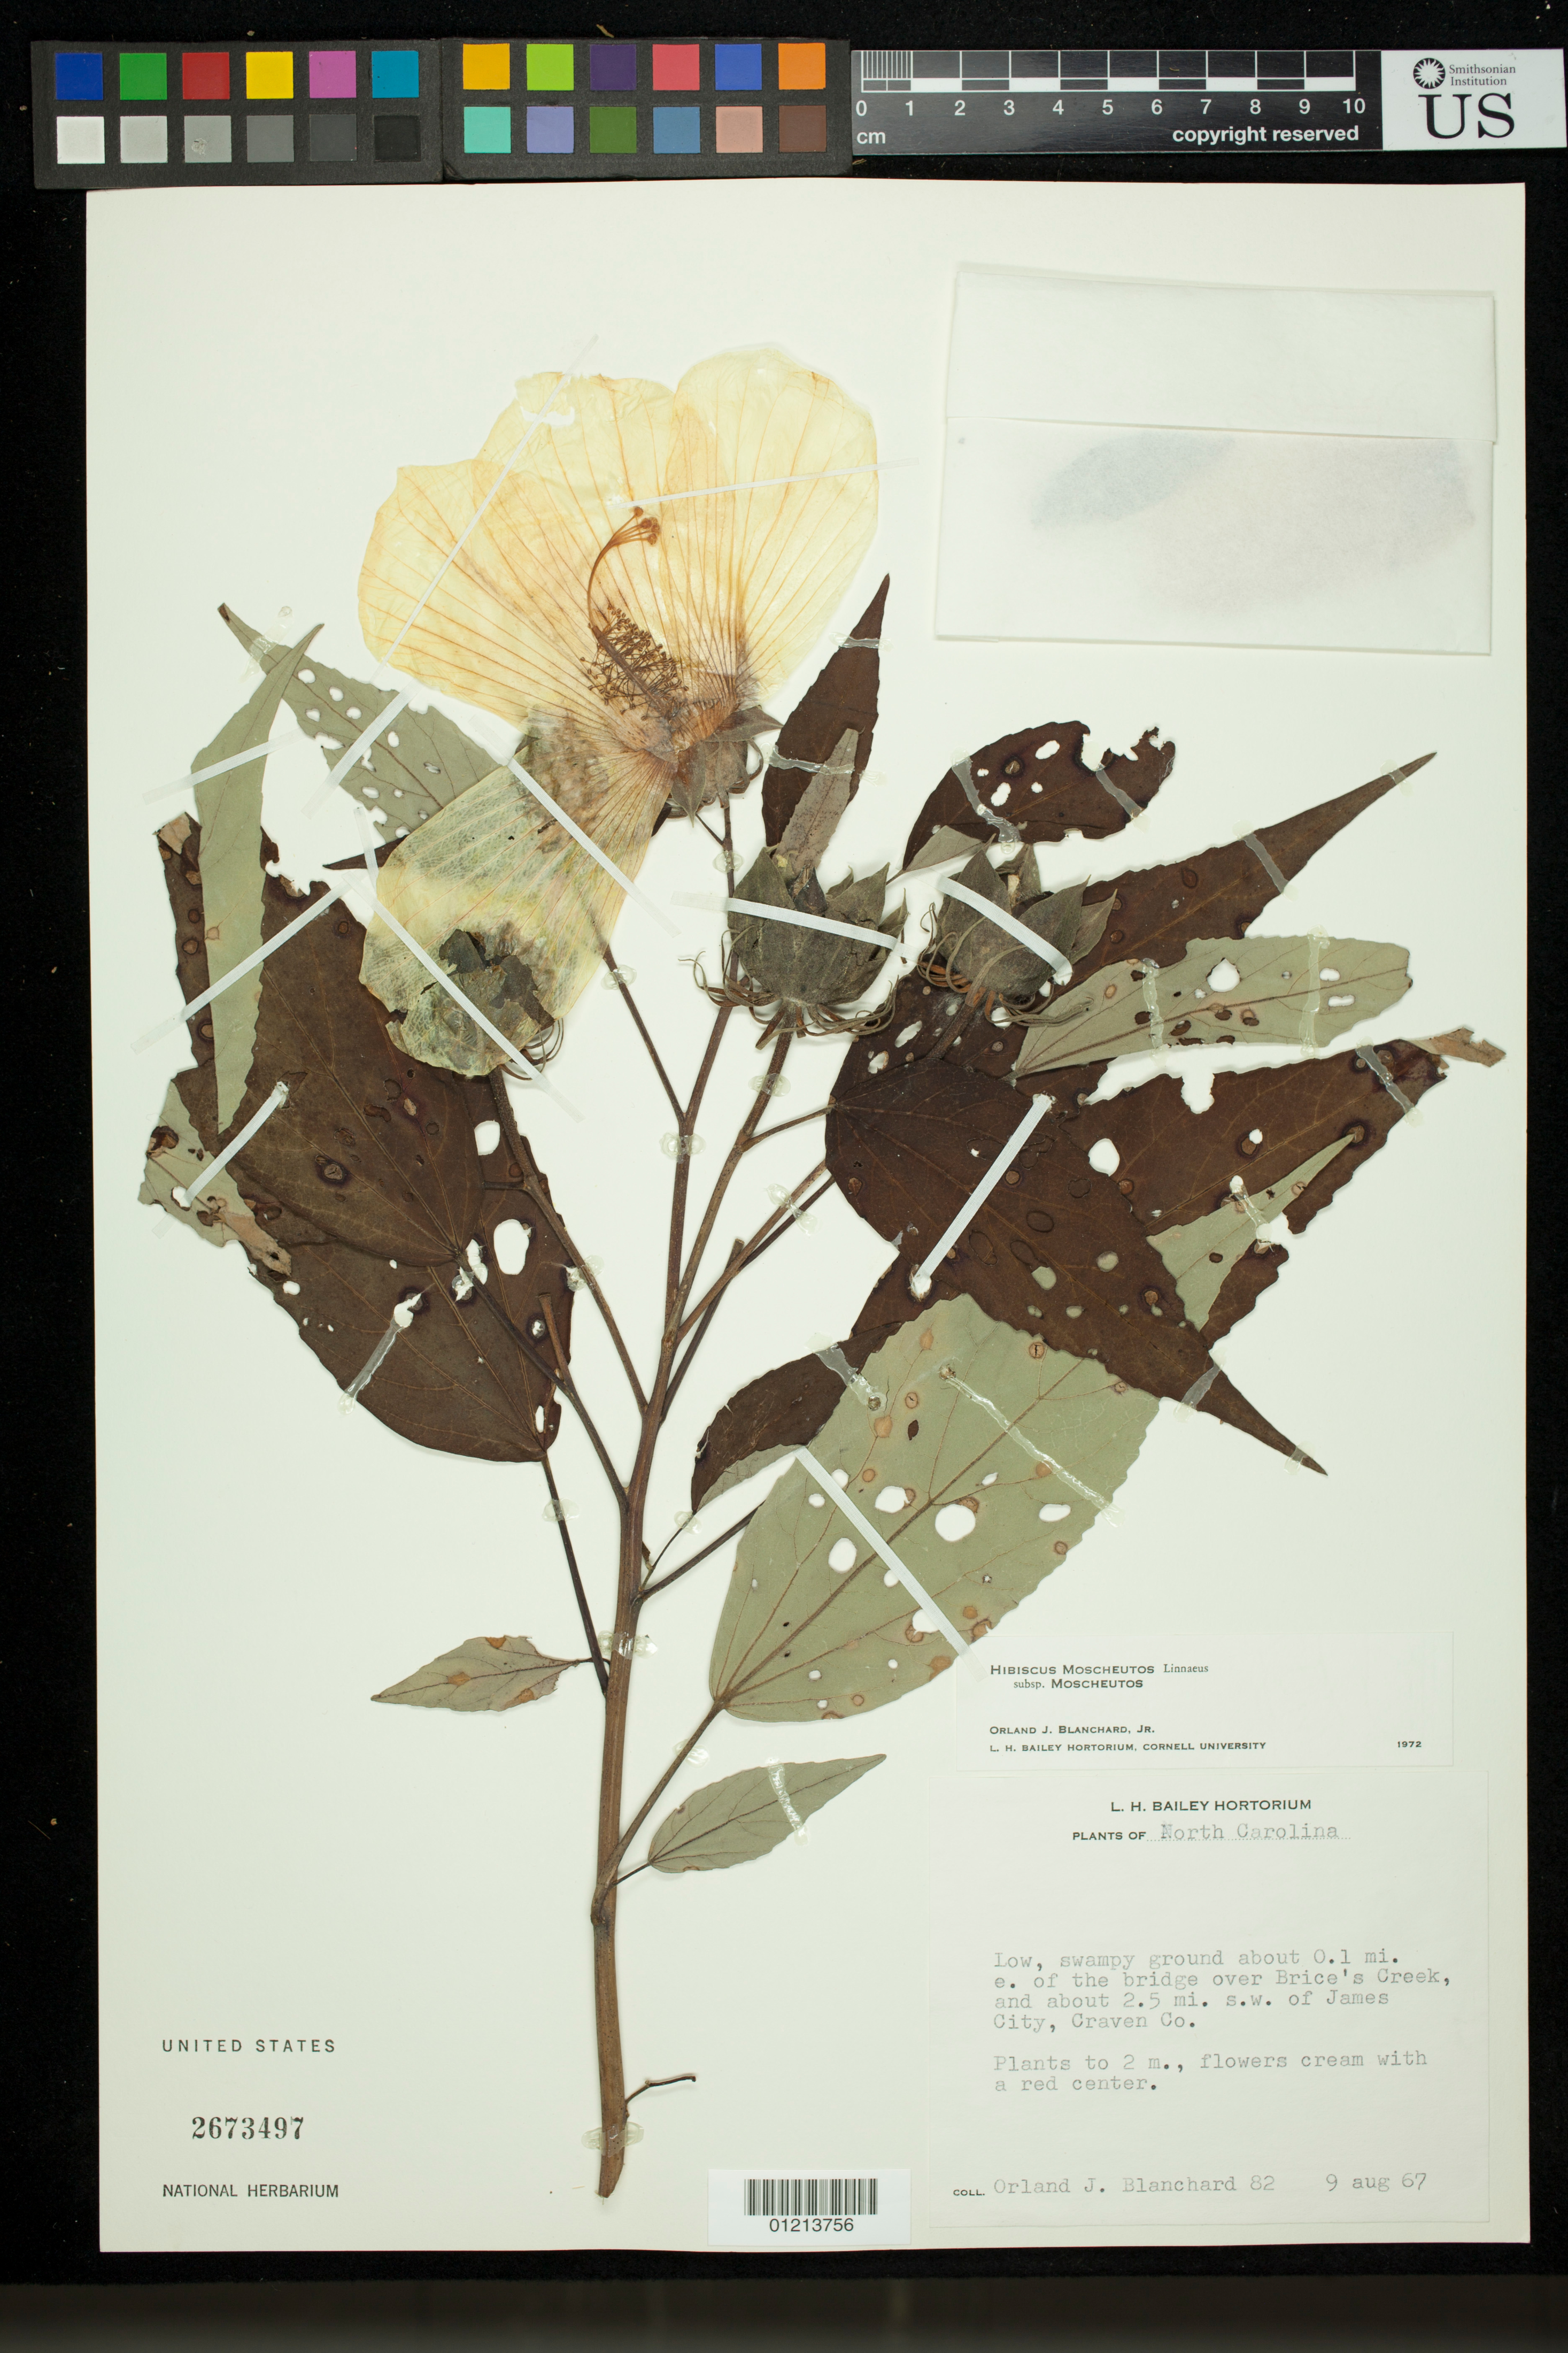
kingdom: Plantae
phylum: Tracheophyta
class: Magnoliopsida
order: Malvales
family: Malvaceae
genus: Hibiscus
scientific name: Hibiscus moscheutos subsp. moscheutos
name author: L.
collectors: O. J. Blanchard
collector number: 82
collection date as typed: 08 Sep 1967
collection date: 1967-09-08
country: United States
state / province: North Carolina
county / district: Craven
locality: Low, swampy ground about 0.1 mi. e. of the bridge over Brice's Creek, and about 2.5 mi. s.w. of James City, Craven Co.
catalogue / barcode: US 2673497